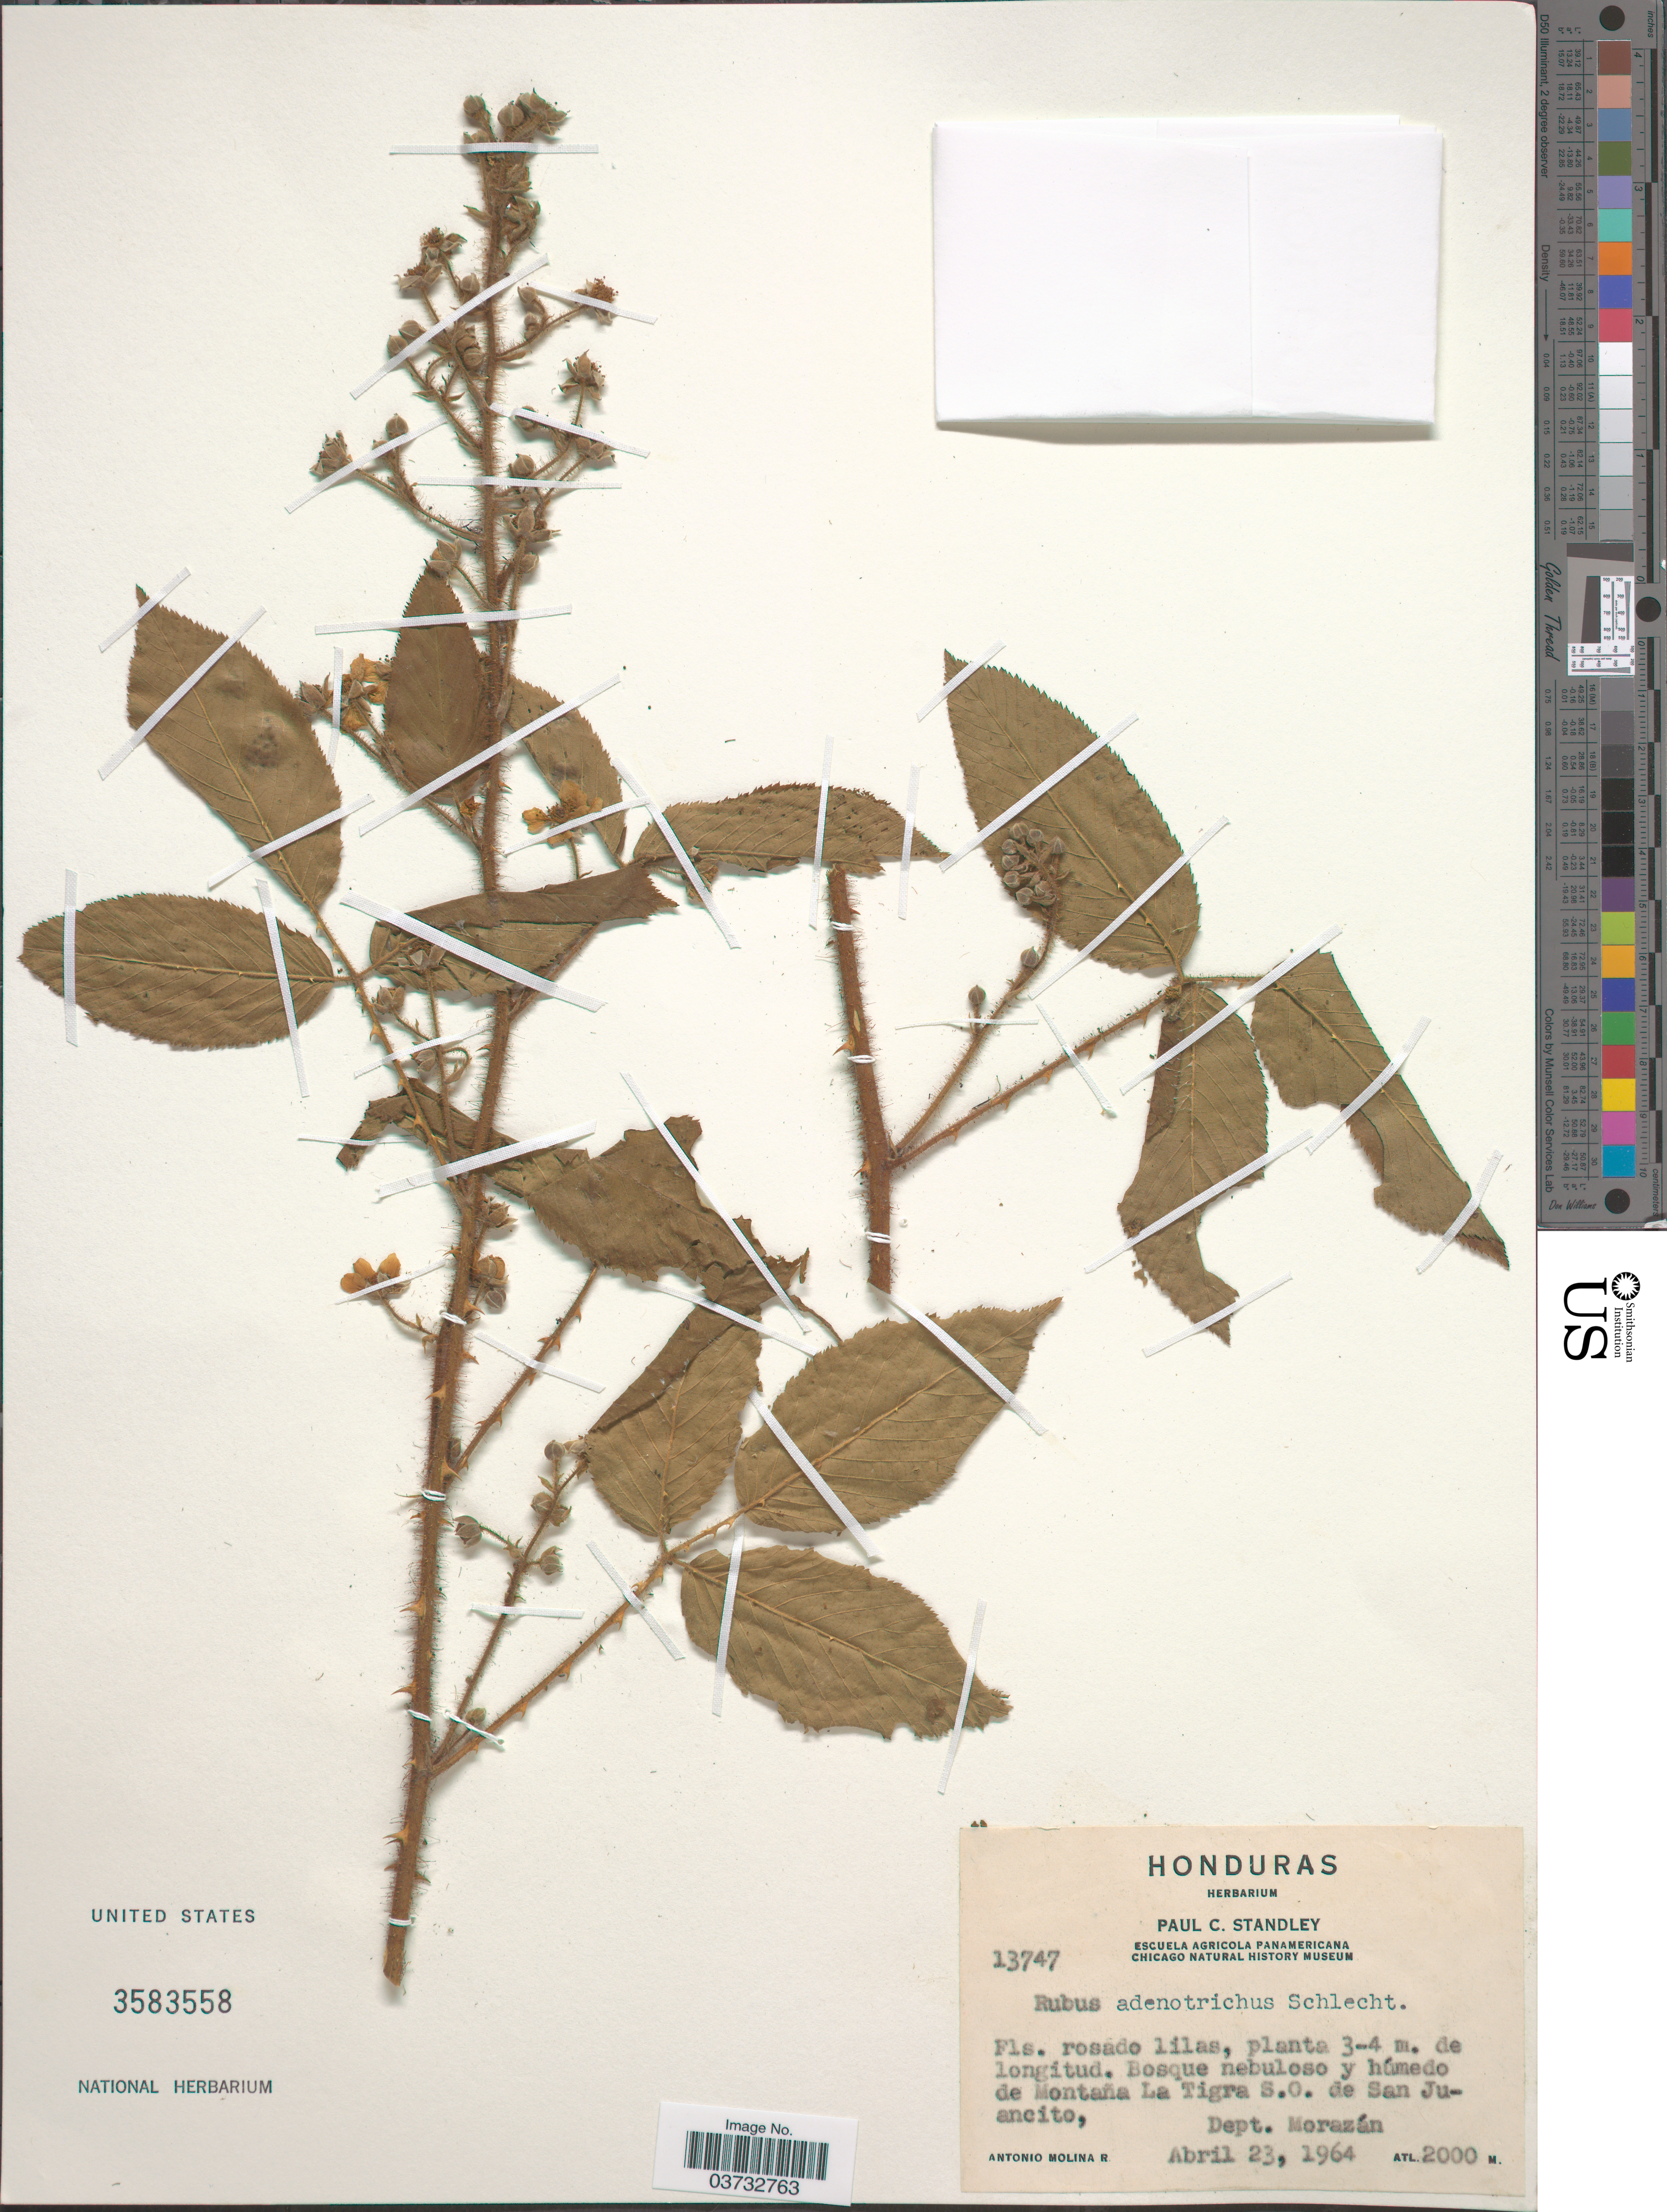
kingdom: Plantae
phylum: Tracheophyta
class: Magnoliopsida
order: Rosales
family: Rosaceae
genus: Rubus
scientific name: Rubus adenotrichos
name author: Schltdl.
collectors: A. Molina R.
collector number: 13747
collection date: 1964-04-23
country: Honduras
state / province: Fco. Morazán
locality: Bosque nebuloso y húmedo de Montaña La Tigra S.O. de San Juancito, Dept. Morazán.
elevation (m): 2000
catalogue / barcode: US 3583558